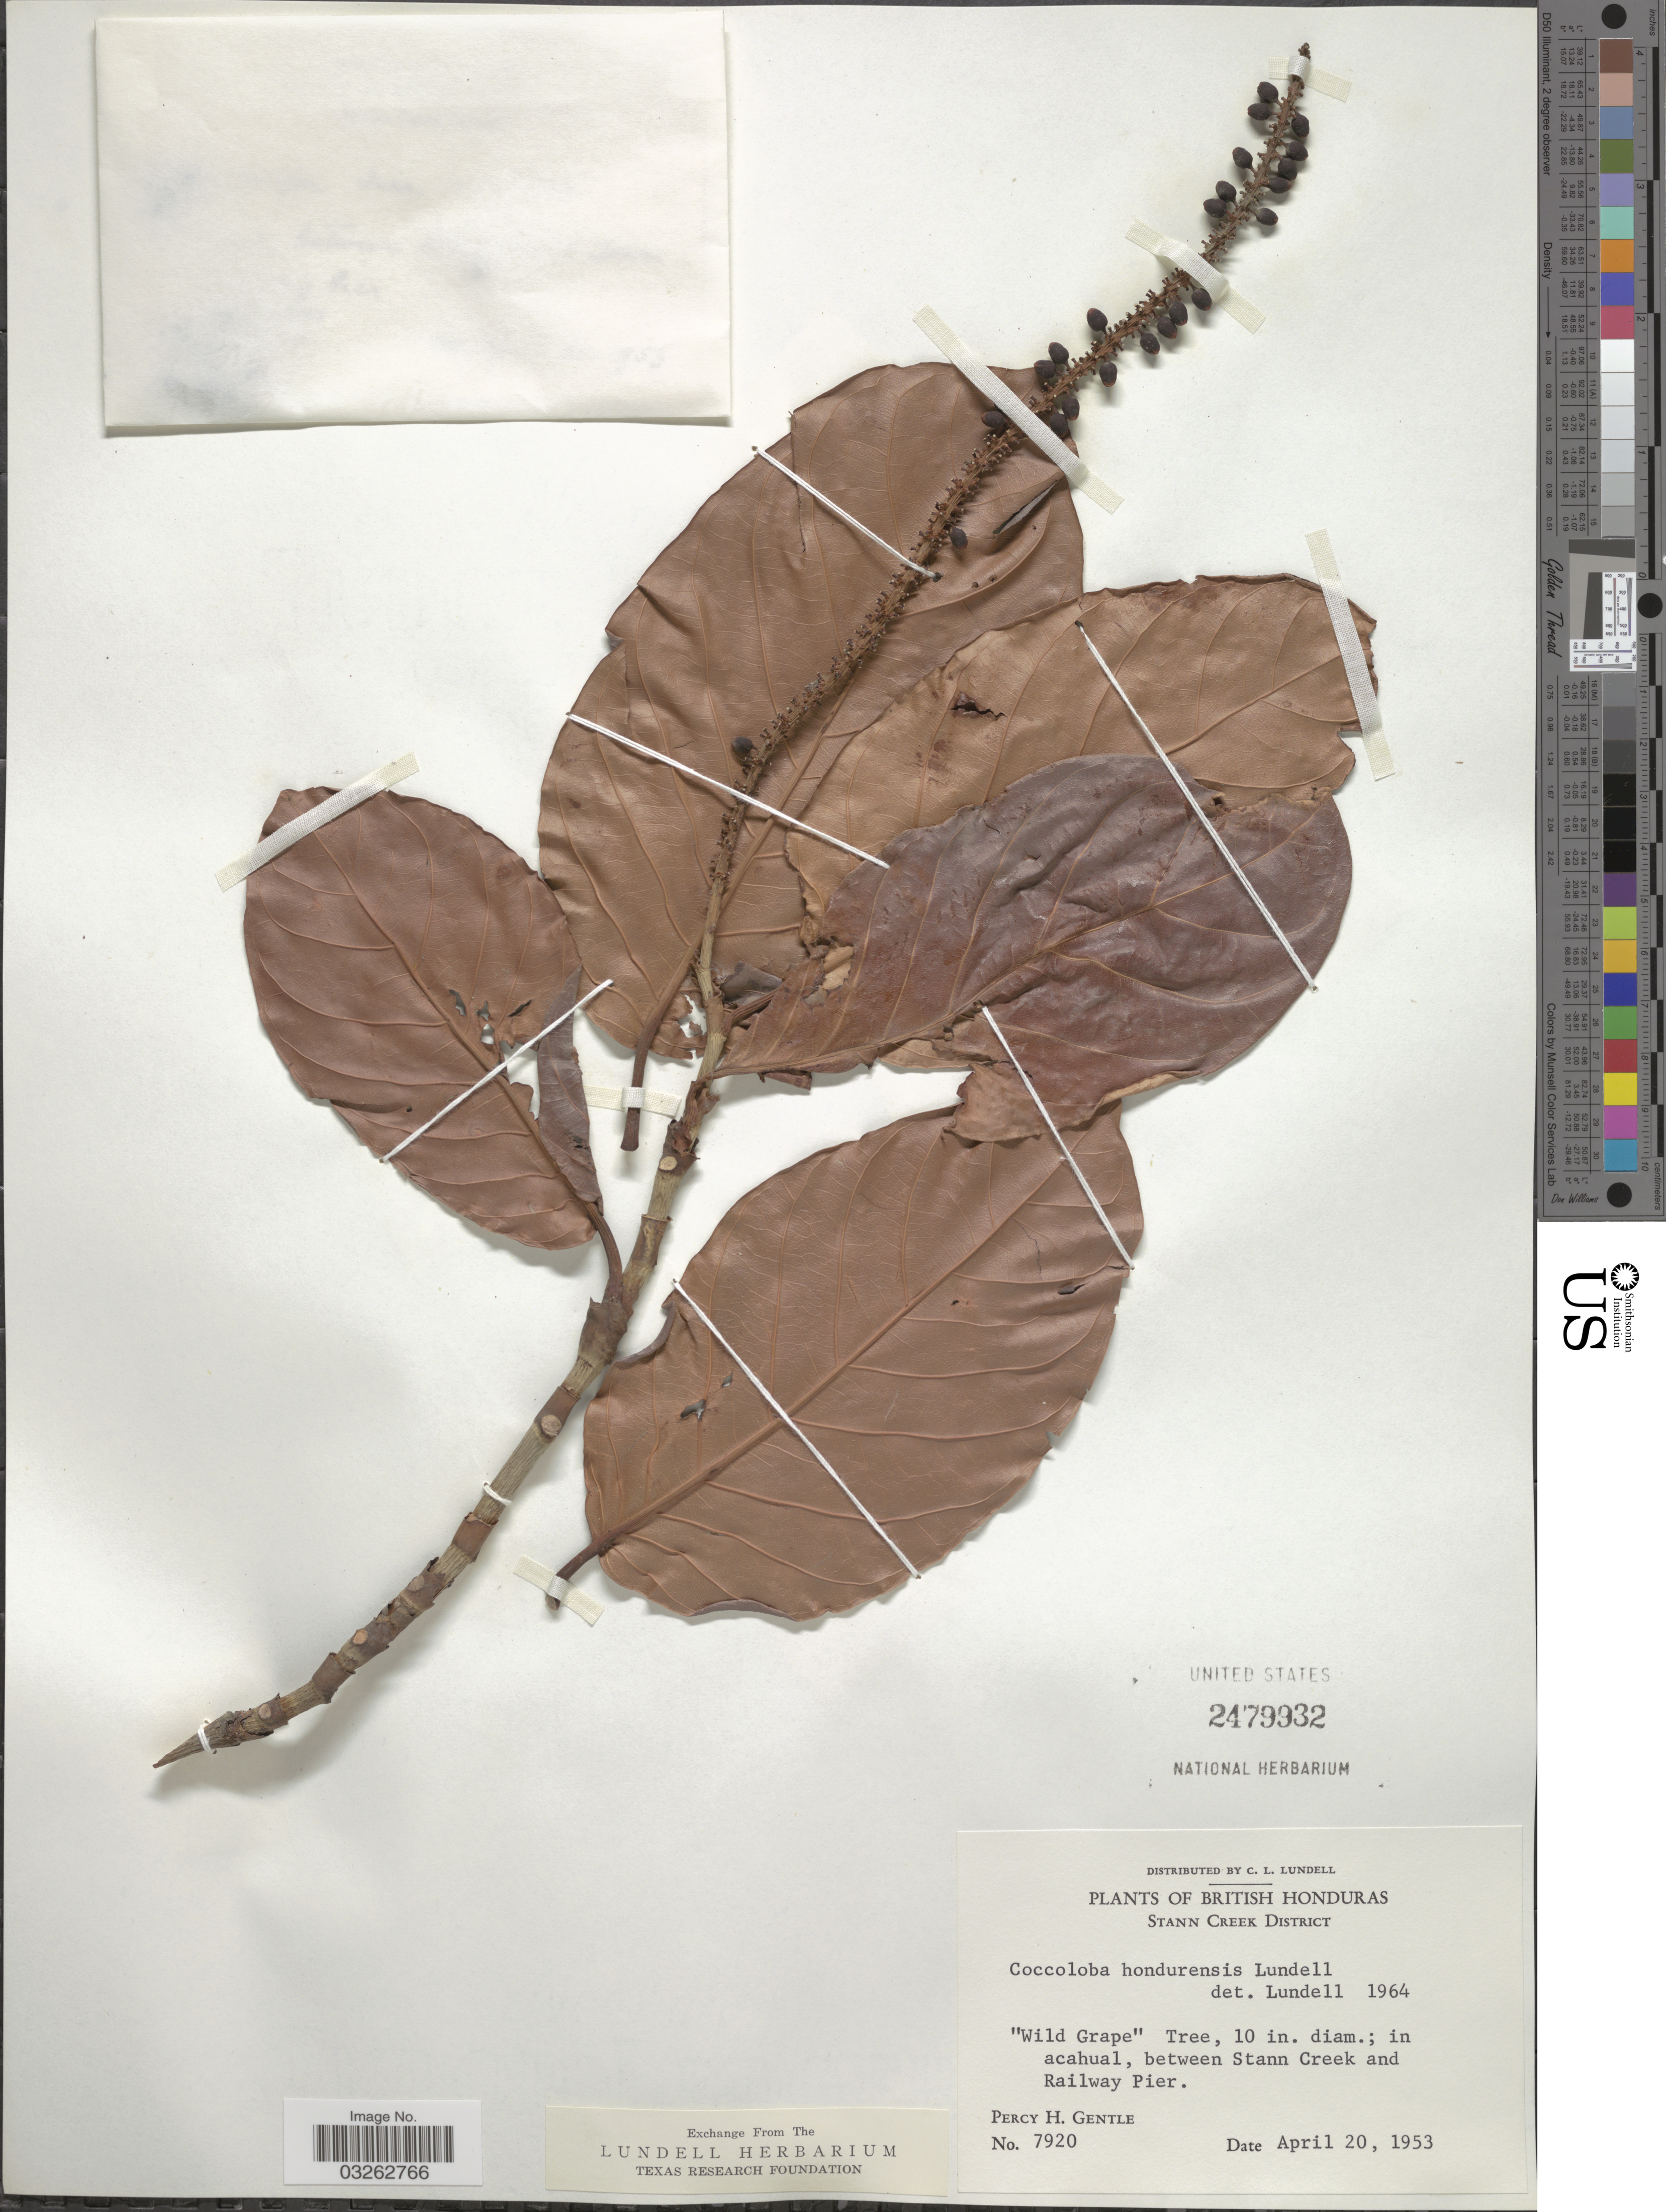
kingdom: Plantae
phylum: Tracheophyta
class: Magnoliopsida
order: Caryophyllales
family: Polygonaceae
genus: Coccoloba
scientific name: Coccoloba hondurensis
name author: Lundell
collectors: P. H. Gentle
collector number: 7920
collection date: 1953-04-20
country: Belize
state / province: Stann Creek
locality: British Honduras. Stann Creek District. In acahual, between Stann Creek and Railway Pier.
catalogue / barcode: US 2479932